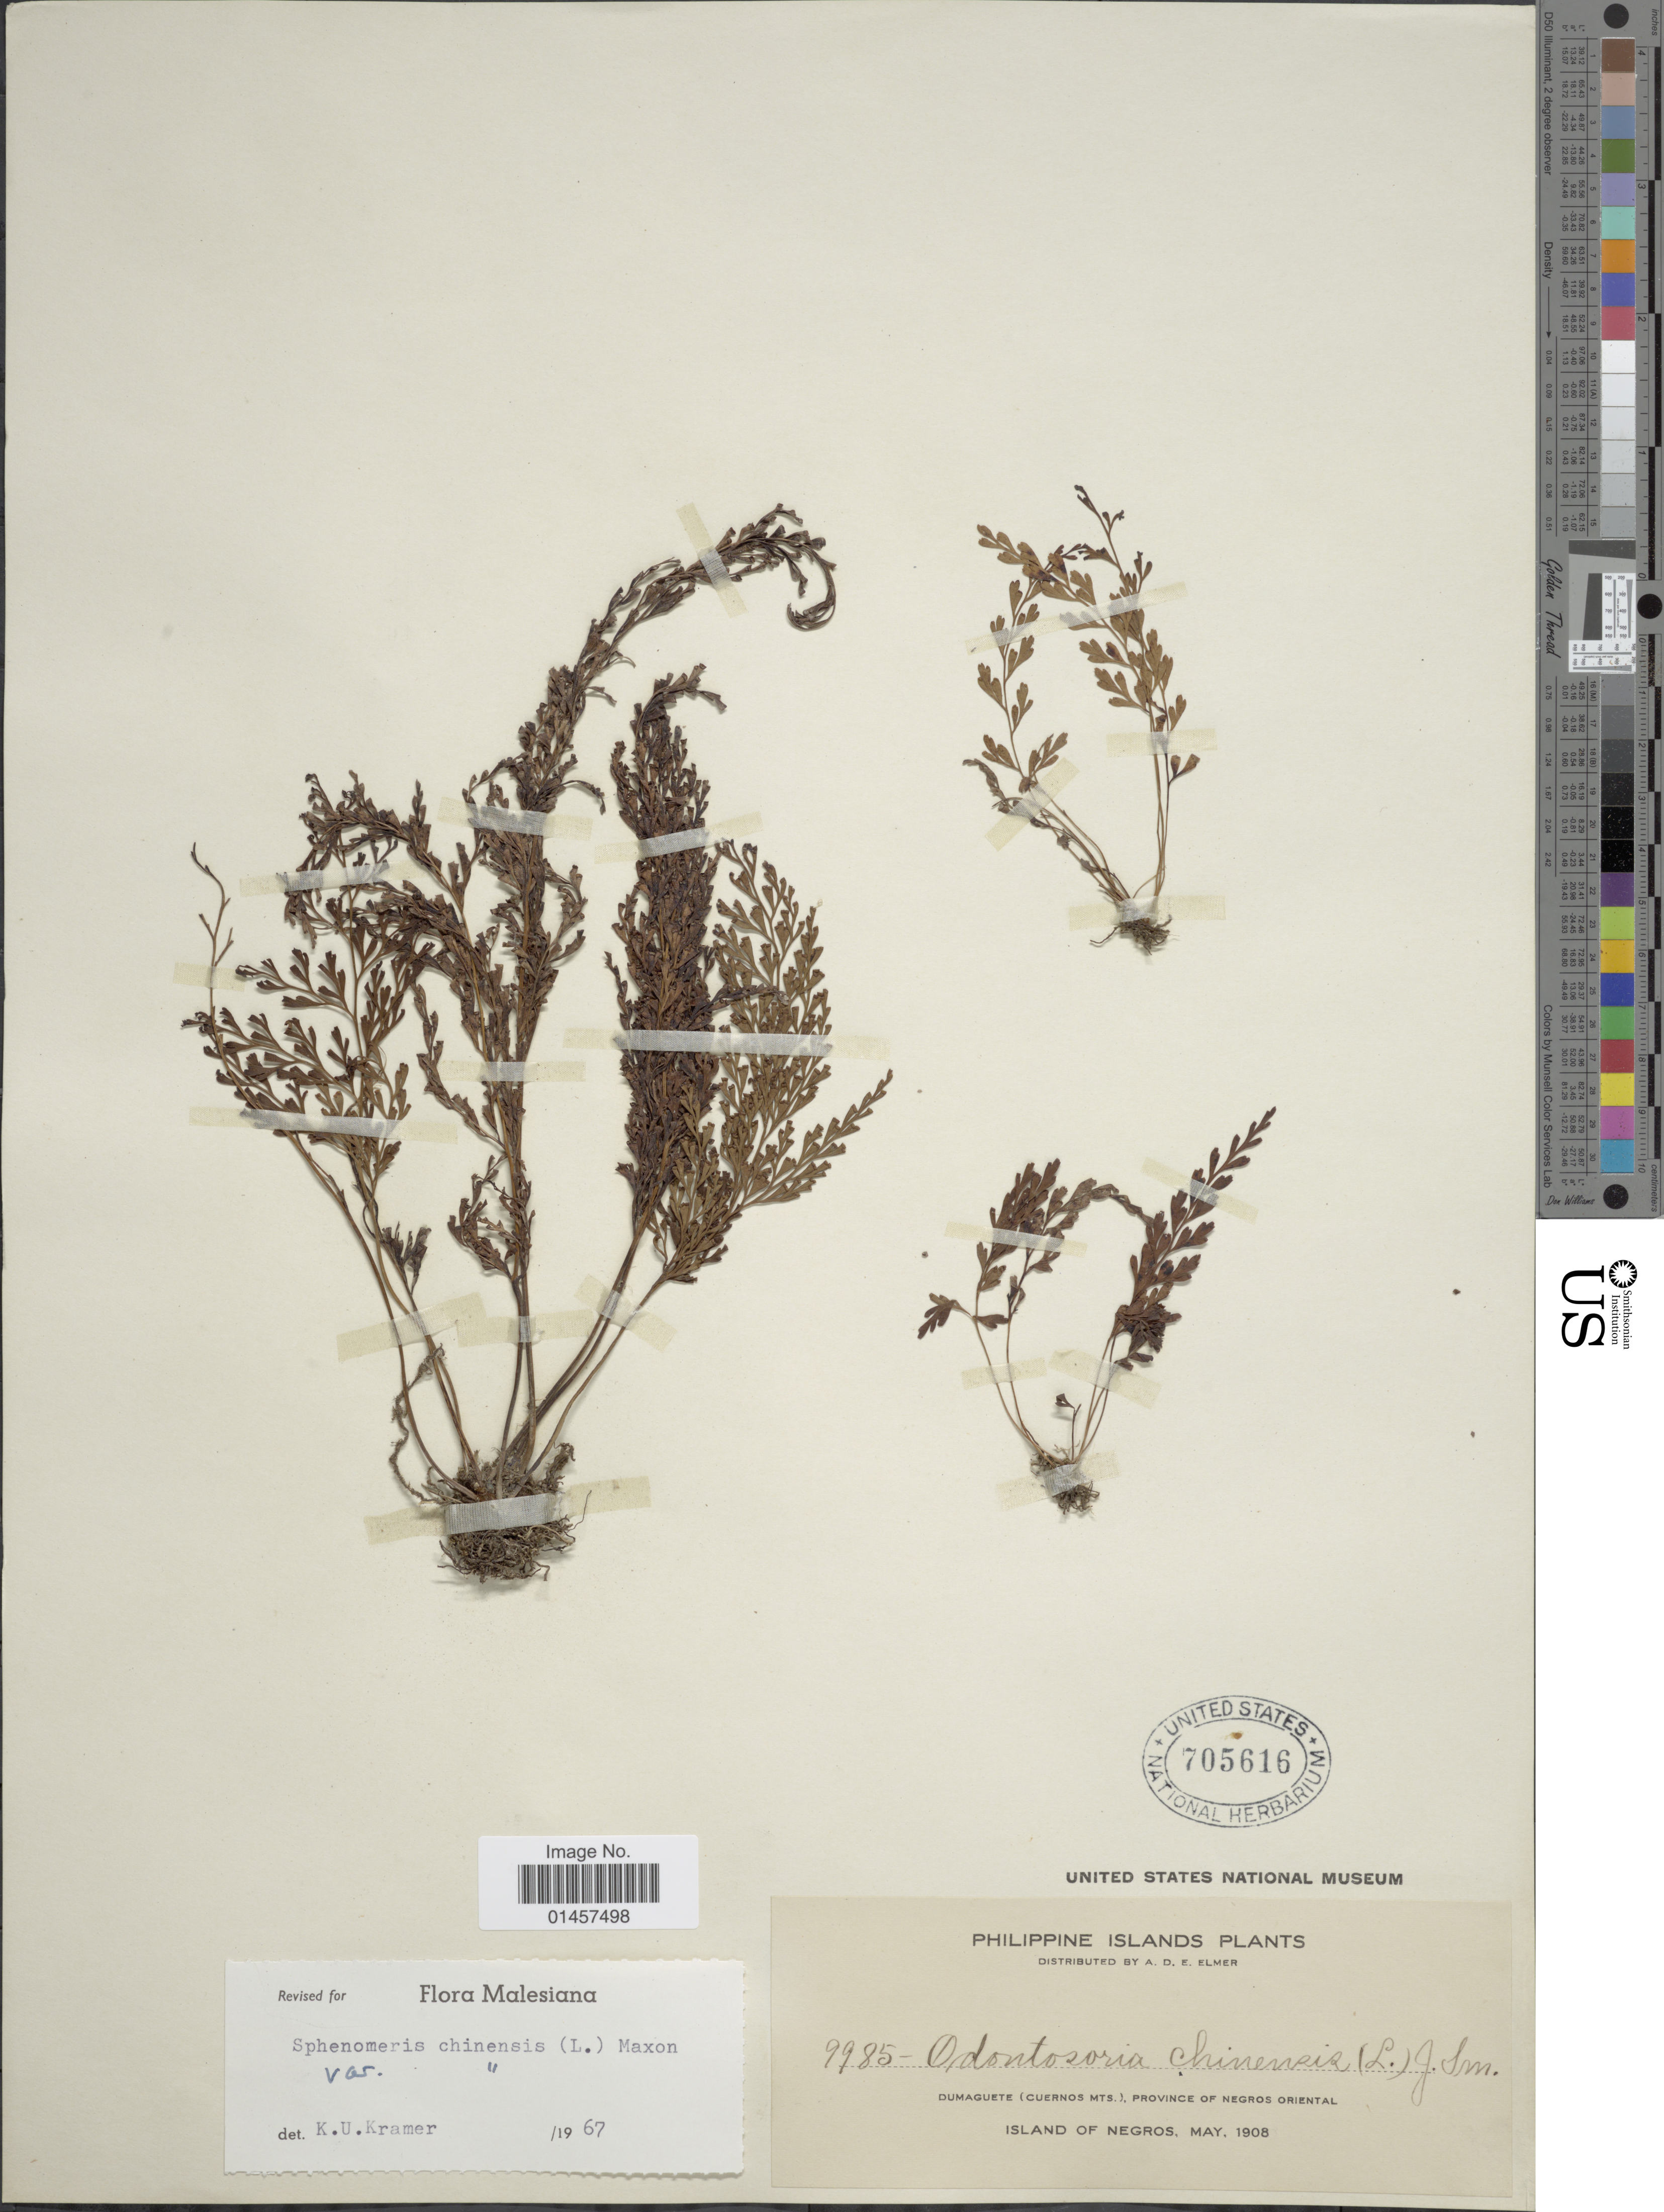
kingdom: Plantae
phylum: Tracheophyta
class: Polypodiopsida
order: Polypodiales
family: Lindsaeaceae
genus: Sphenomeris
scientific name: Sphenomeris chinensis var. chinensis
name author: (L.) Maxon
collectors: A. D. E. Elmer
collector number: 9985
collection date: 1908-05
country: Philippines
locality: Dumaguete(Cuernos Mts.) province of Negros Oriental, Island of Negros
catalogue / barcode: US 705616